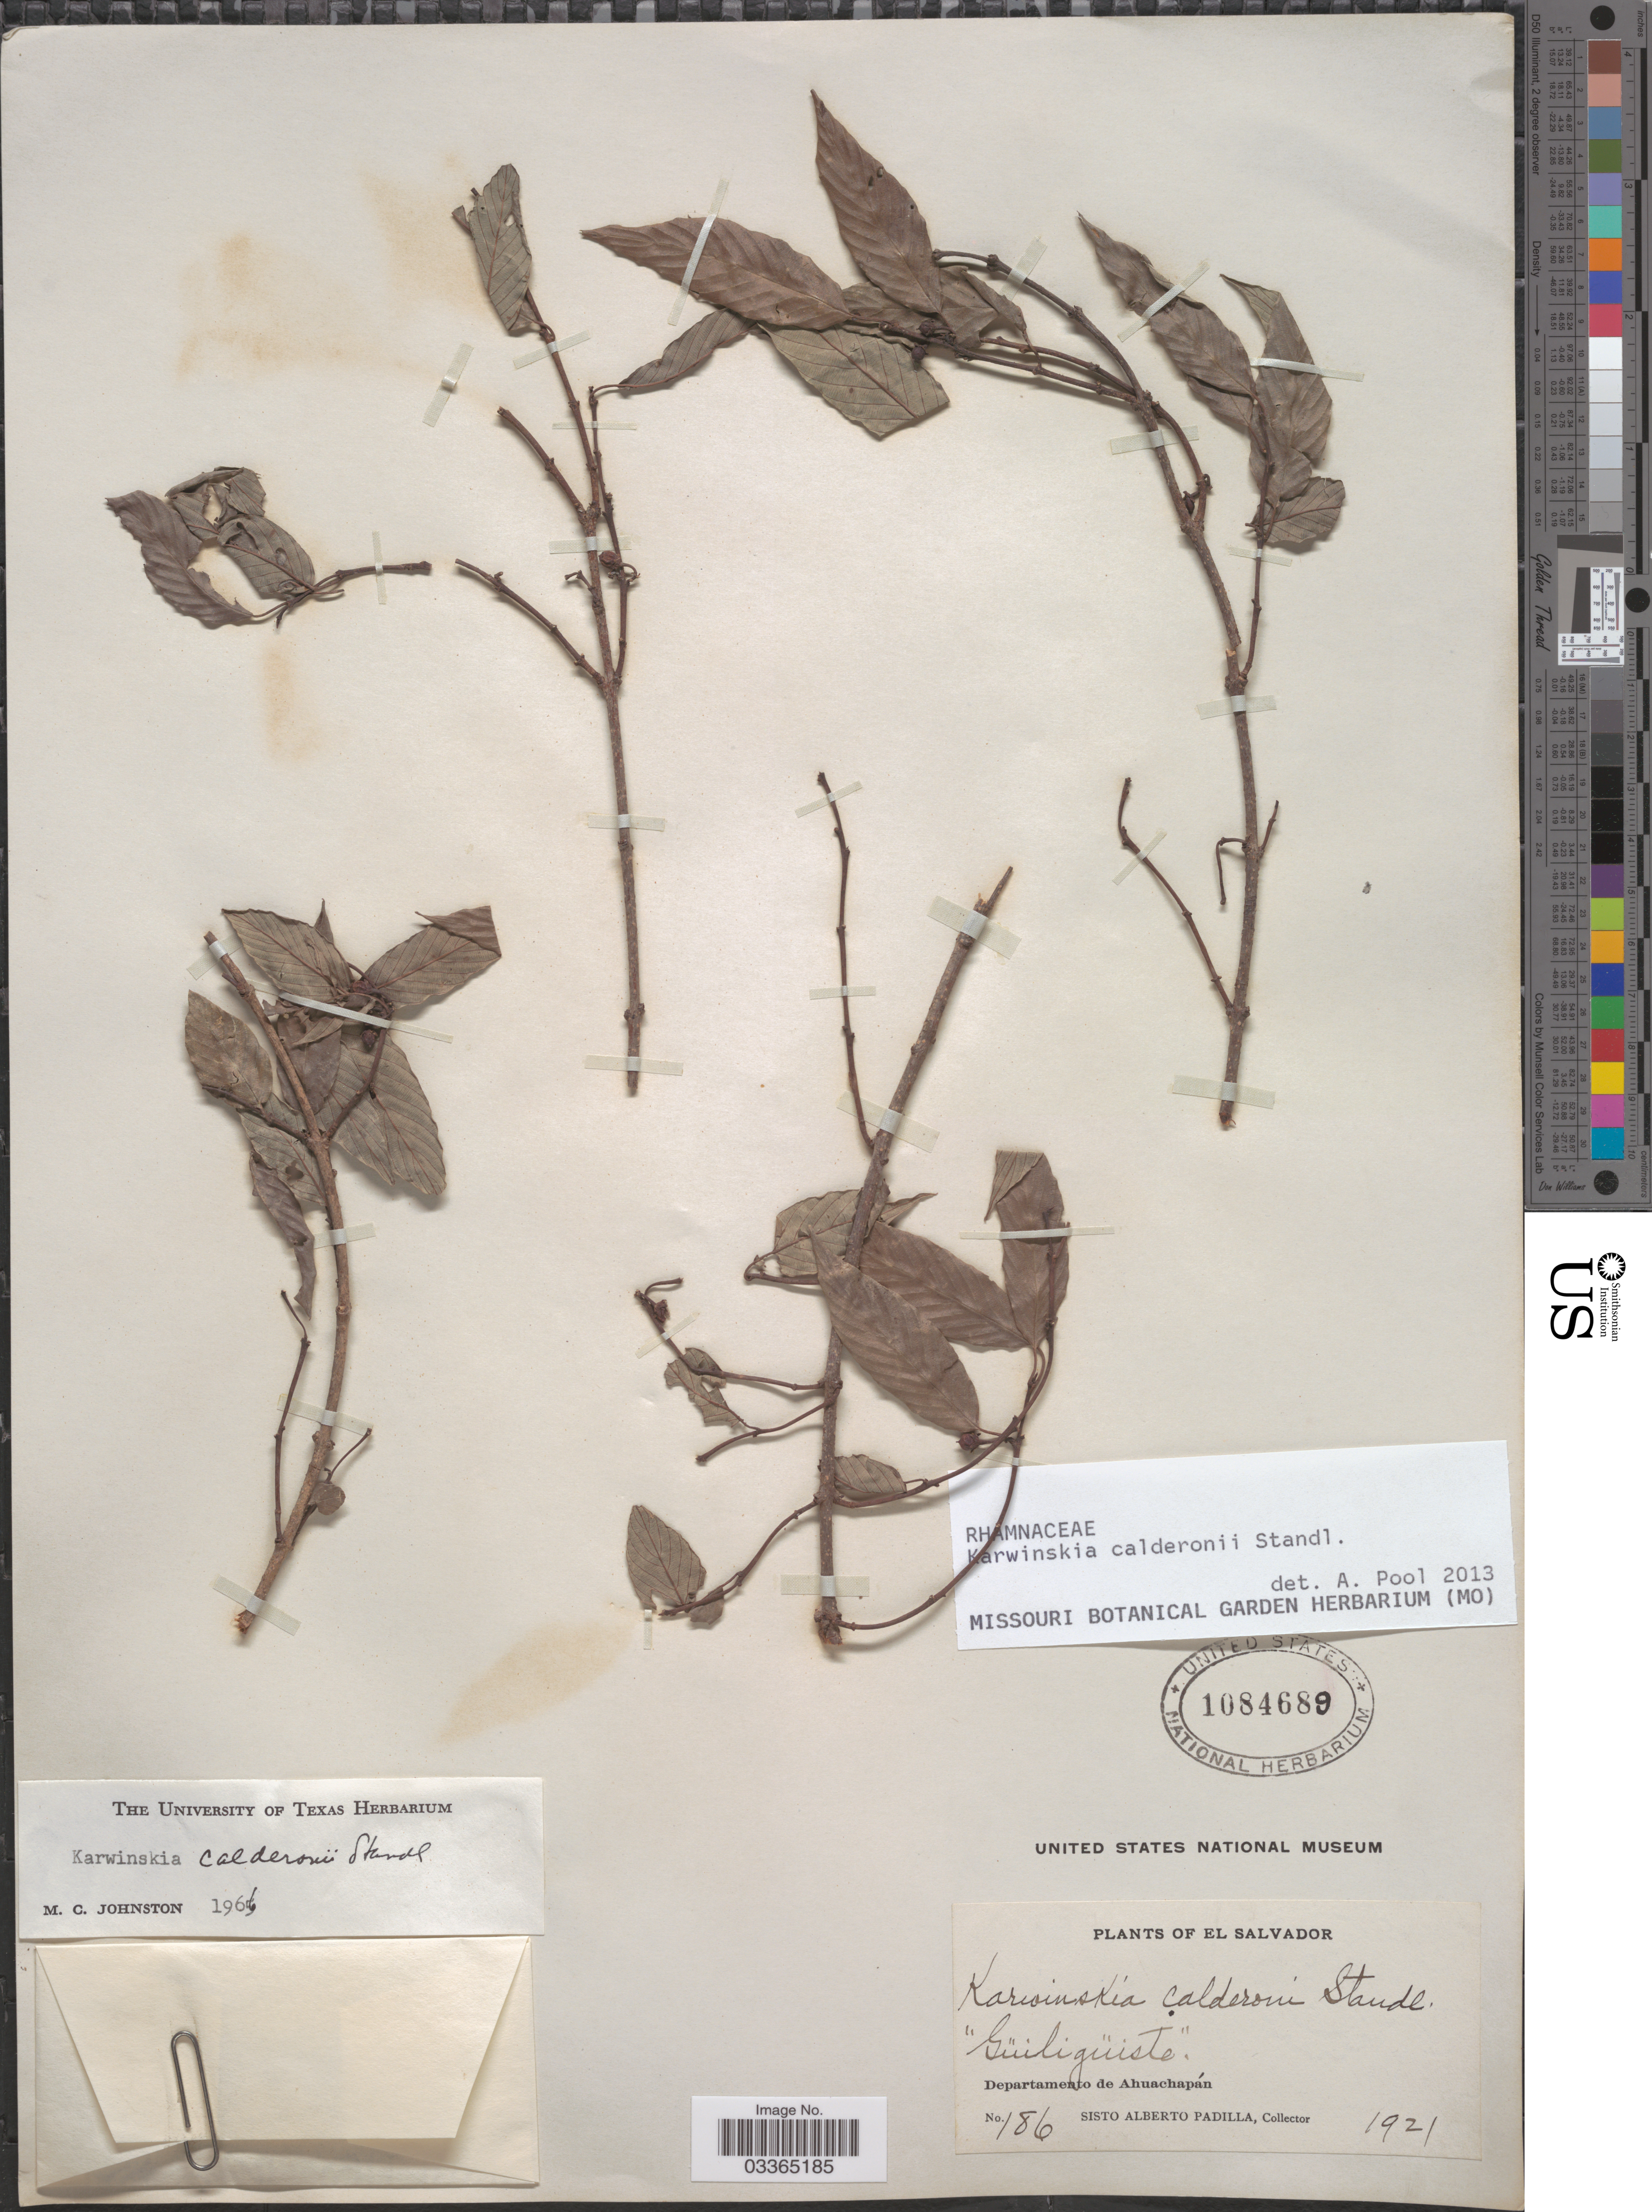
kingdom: Plantae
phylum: Tracheophyta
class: Magnoliopsida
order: Rosales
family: Rhamnaceae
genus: Karwinskia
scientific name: Karwinskia calderonii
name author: Standl.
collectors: S. A. Padilla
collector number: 186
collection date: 1921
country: El Salvador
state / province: Ahuachapan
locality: Departamento de Ahuachapán.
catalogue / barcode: US 1084689